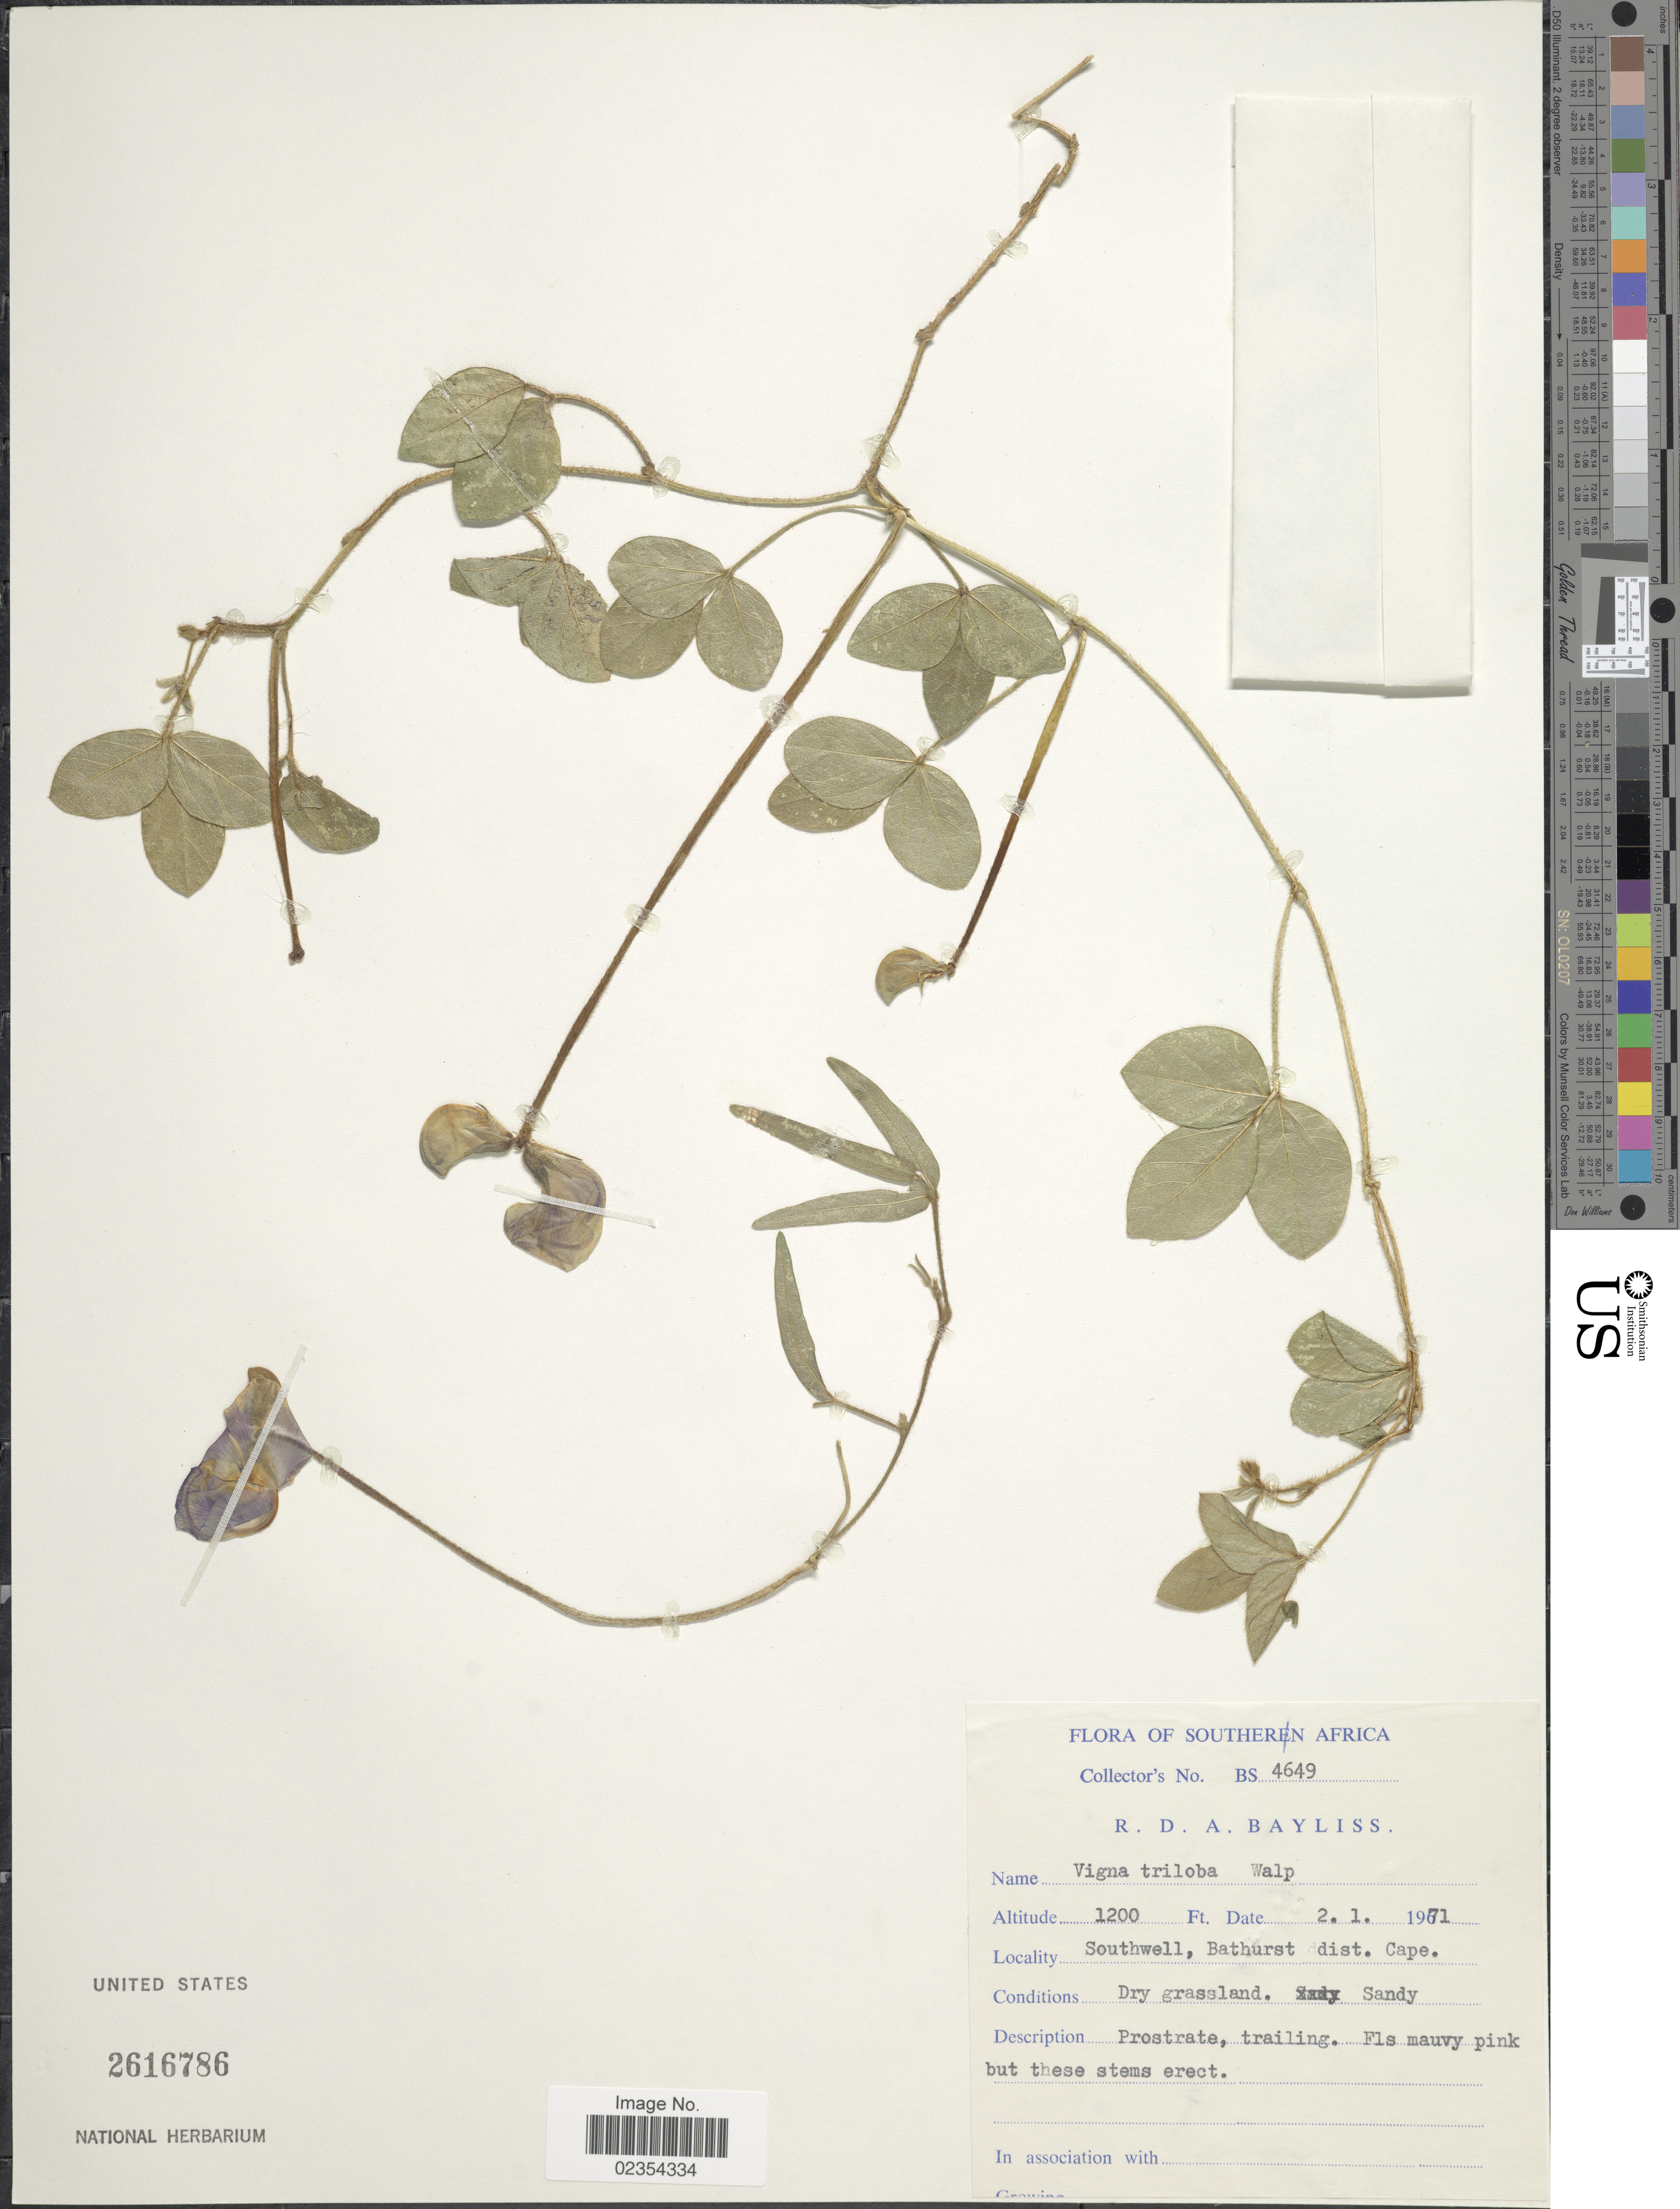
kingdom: Plantae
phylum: Tracheophyta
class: Magnoliopsida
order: Fabales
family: Fabaceae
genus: Vigna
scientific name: Vigna triloba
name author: Walp.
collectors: R. Bayliss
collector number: BS 4649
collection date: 1971-01-02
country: South Africa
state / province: Eastern Cape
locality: Southwell, Bathurst dist. Cape.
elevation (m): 366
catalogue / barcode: US 2616786